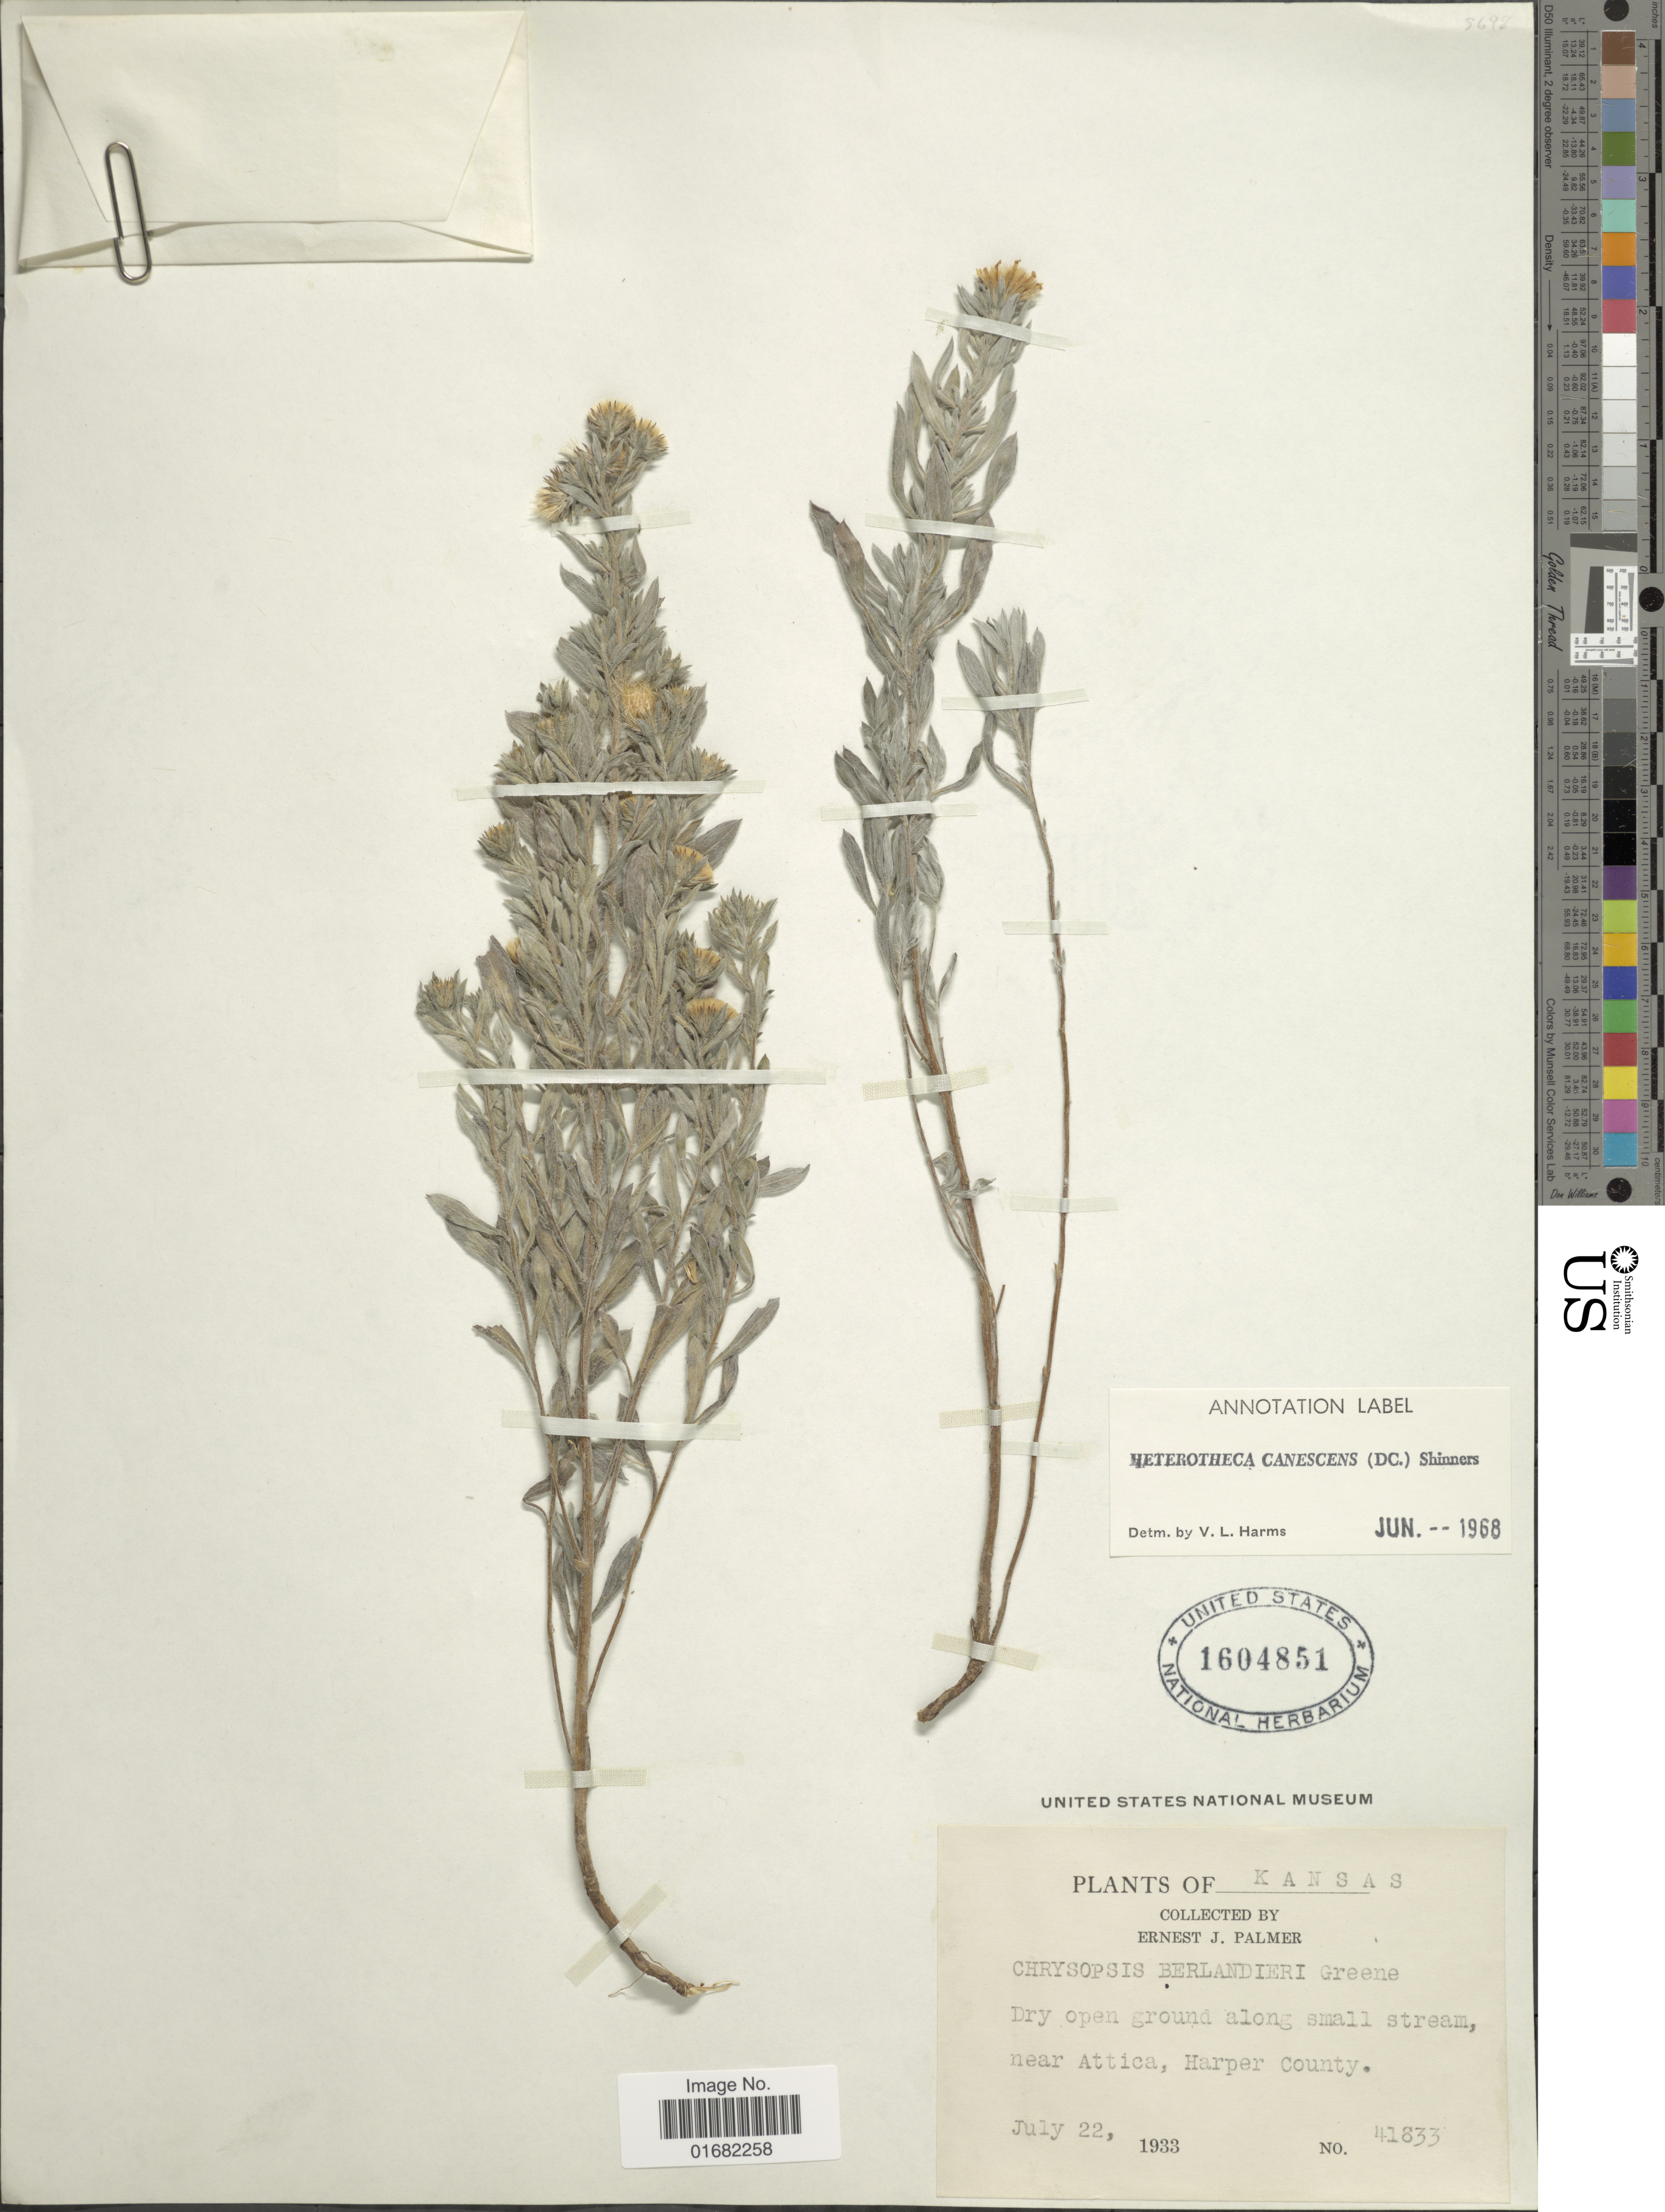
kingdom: Plantae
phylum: Tracheophyta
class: Magnoliopsida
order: Asterales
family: Asteraceae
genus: Heterotheca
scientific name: Heterotheca canescens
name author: (DC.) Shinners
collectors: E. J. Palmer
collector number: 41833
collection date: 1933-07-22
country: United States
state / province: Kansas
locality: Near Attica, Harper County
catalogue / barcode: US 1604851